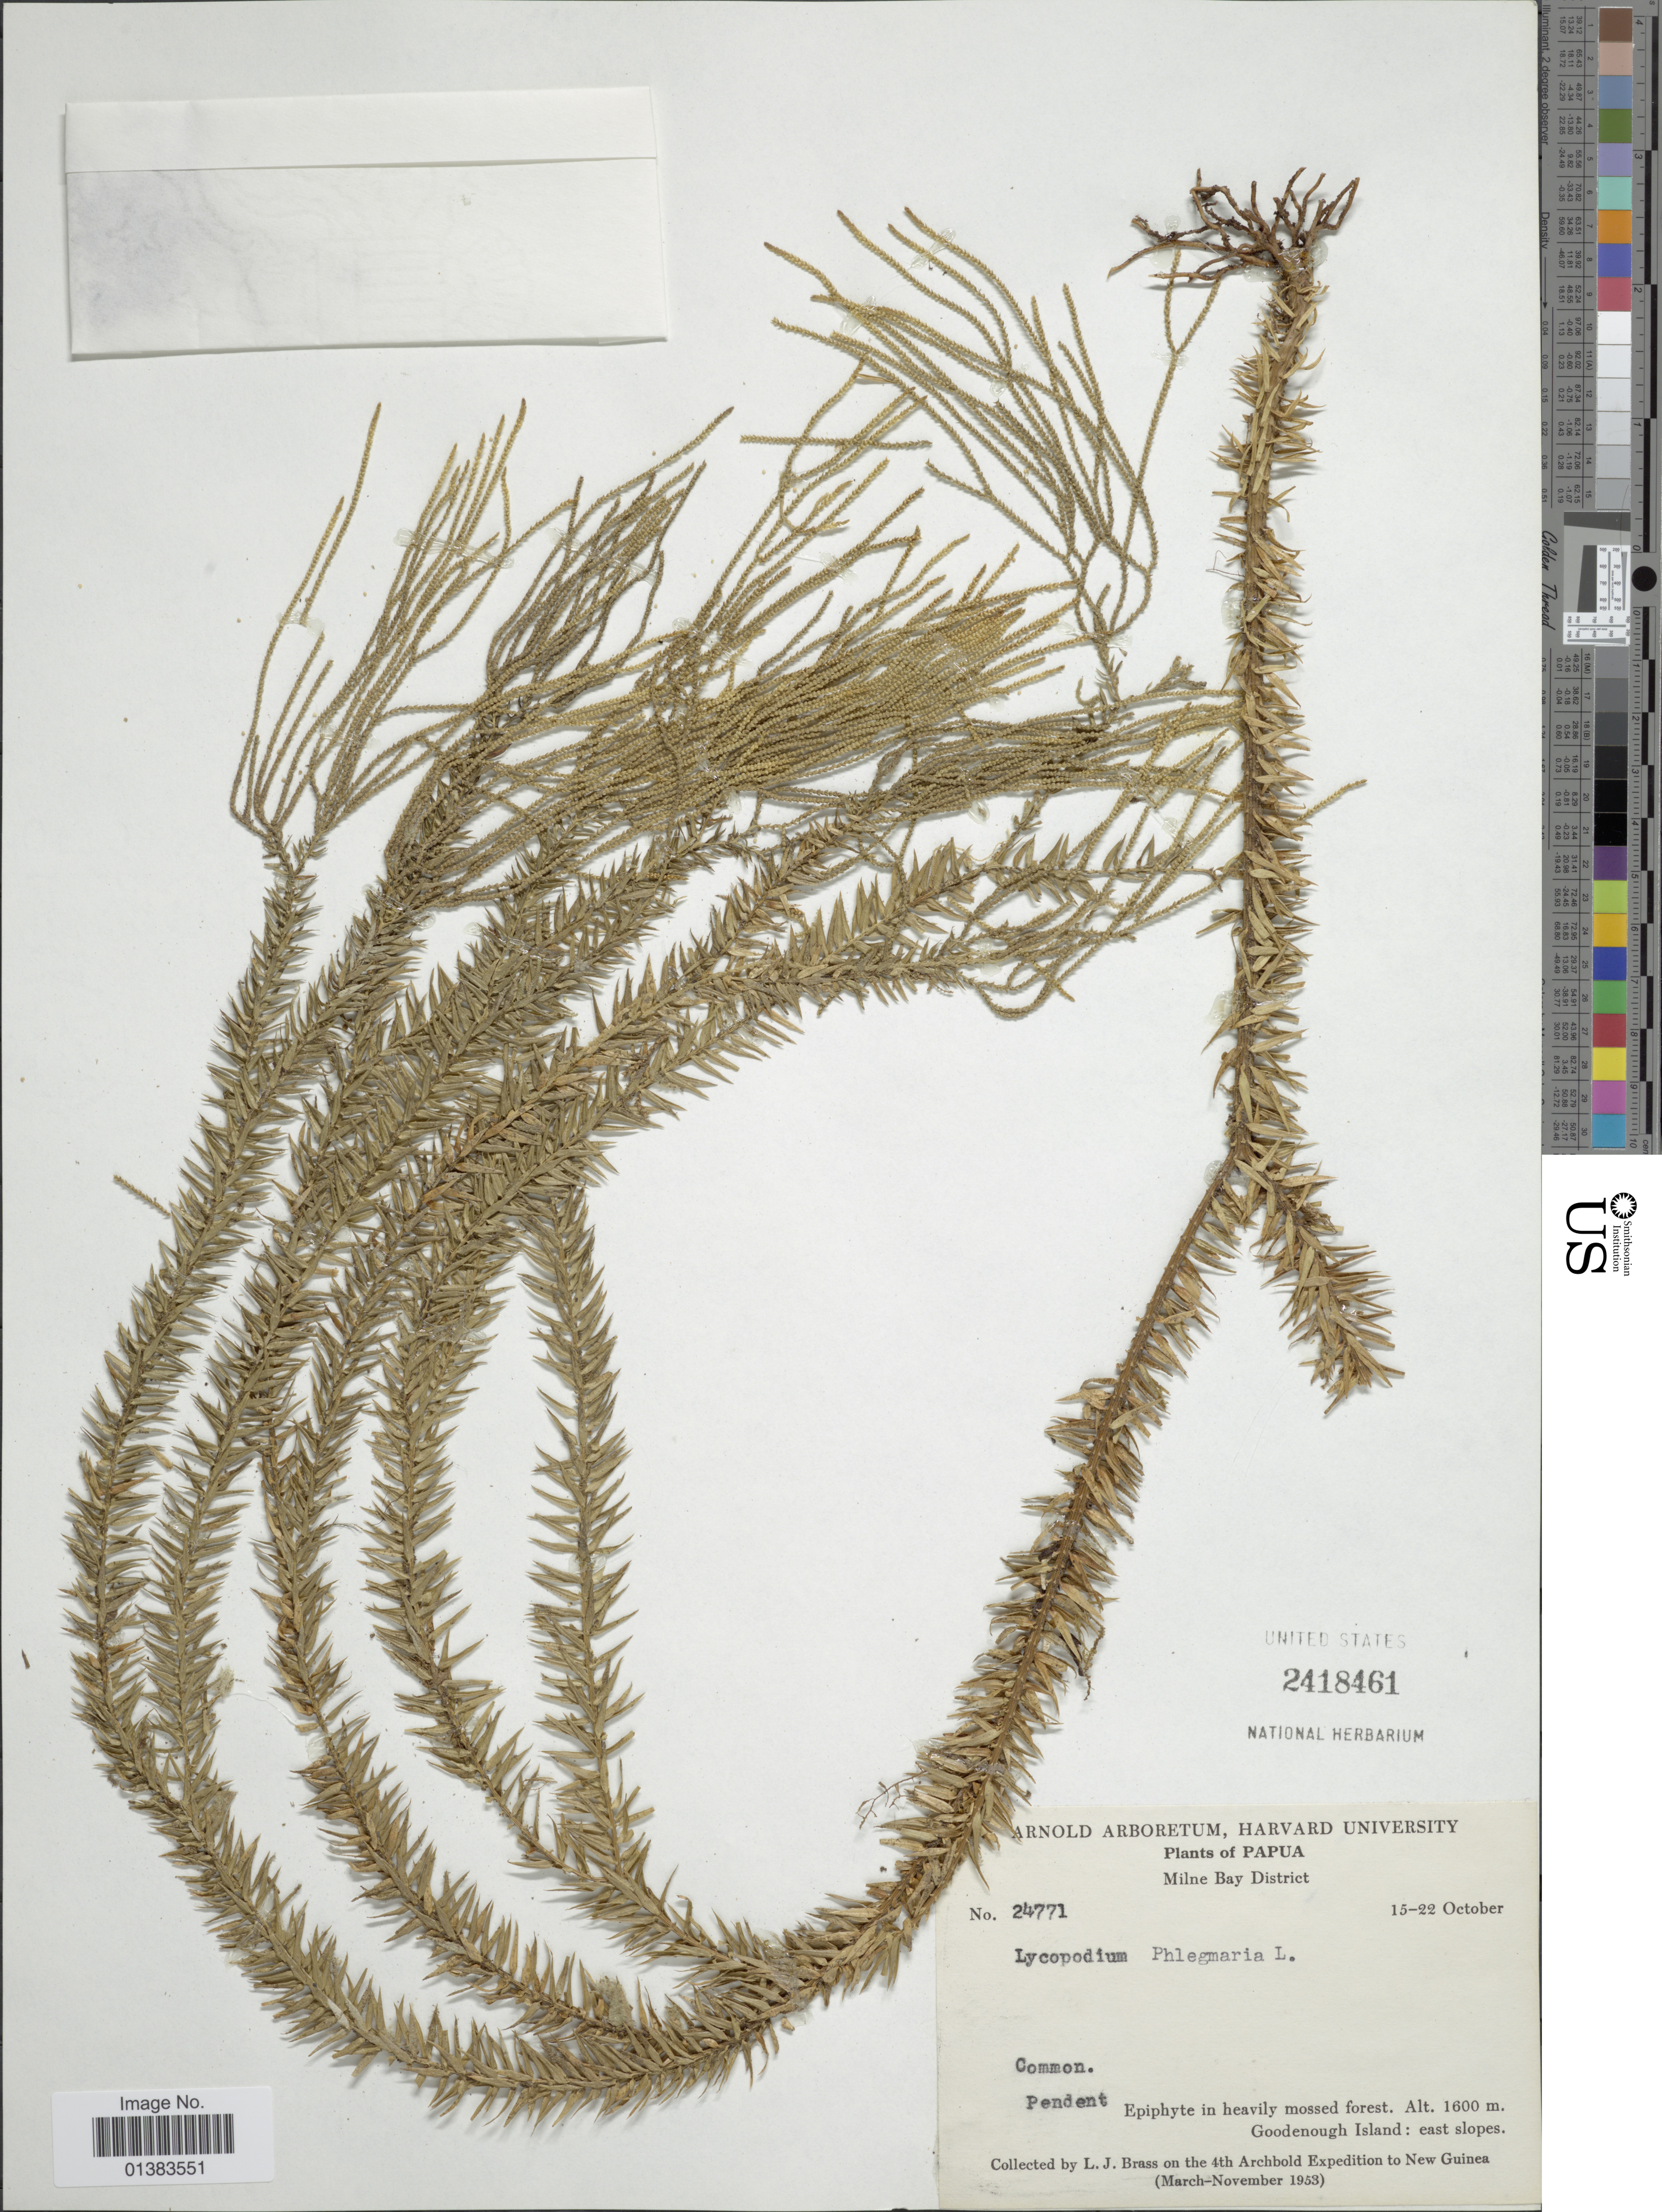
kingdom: Plantae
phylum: Tracheophyta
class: Lycopodiopsida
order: Lycopodiales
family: Lycopodiaceae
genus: Phlegmariurus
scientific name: Phlegmariurus ledermannii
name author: (Herter) A. R. Field & Bostock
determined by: Field, A. R.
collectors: L. J. Brass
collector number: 24771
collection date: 1953-10-15/1953-10-22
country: Papua New Guinea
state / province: Milne Bay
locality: Goodenough Island: east slopes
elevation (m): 1600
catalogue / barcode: US 2418461